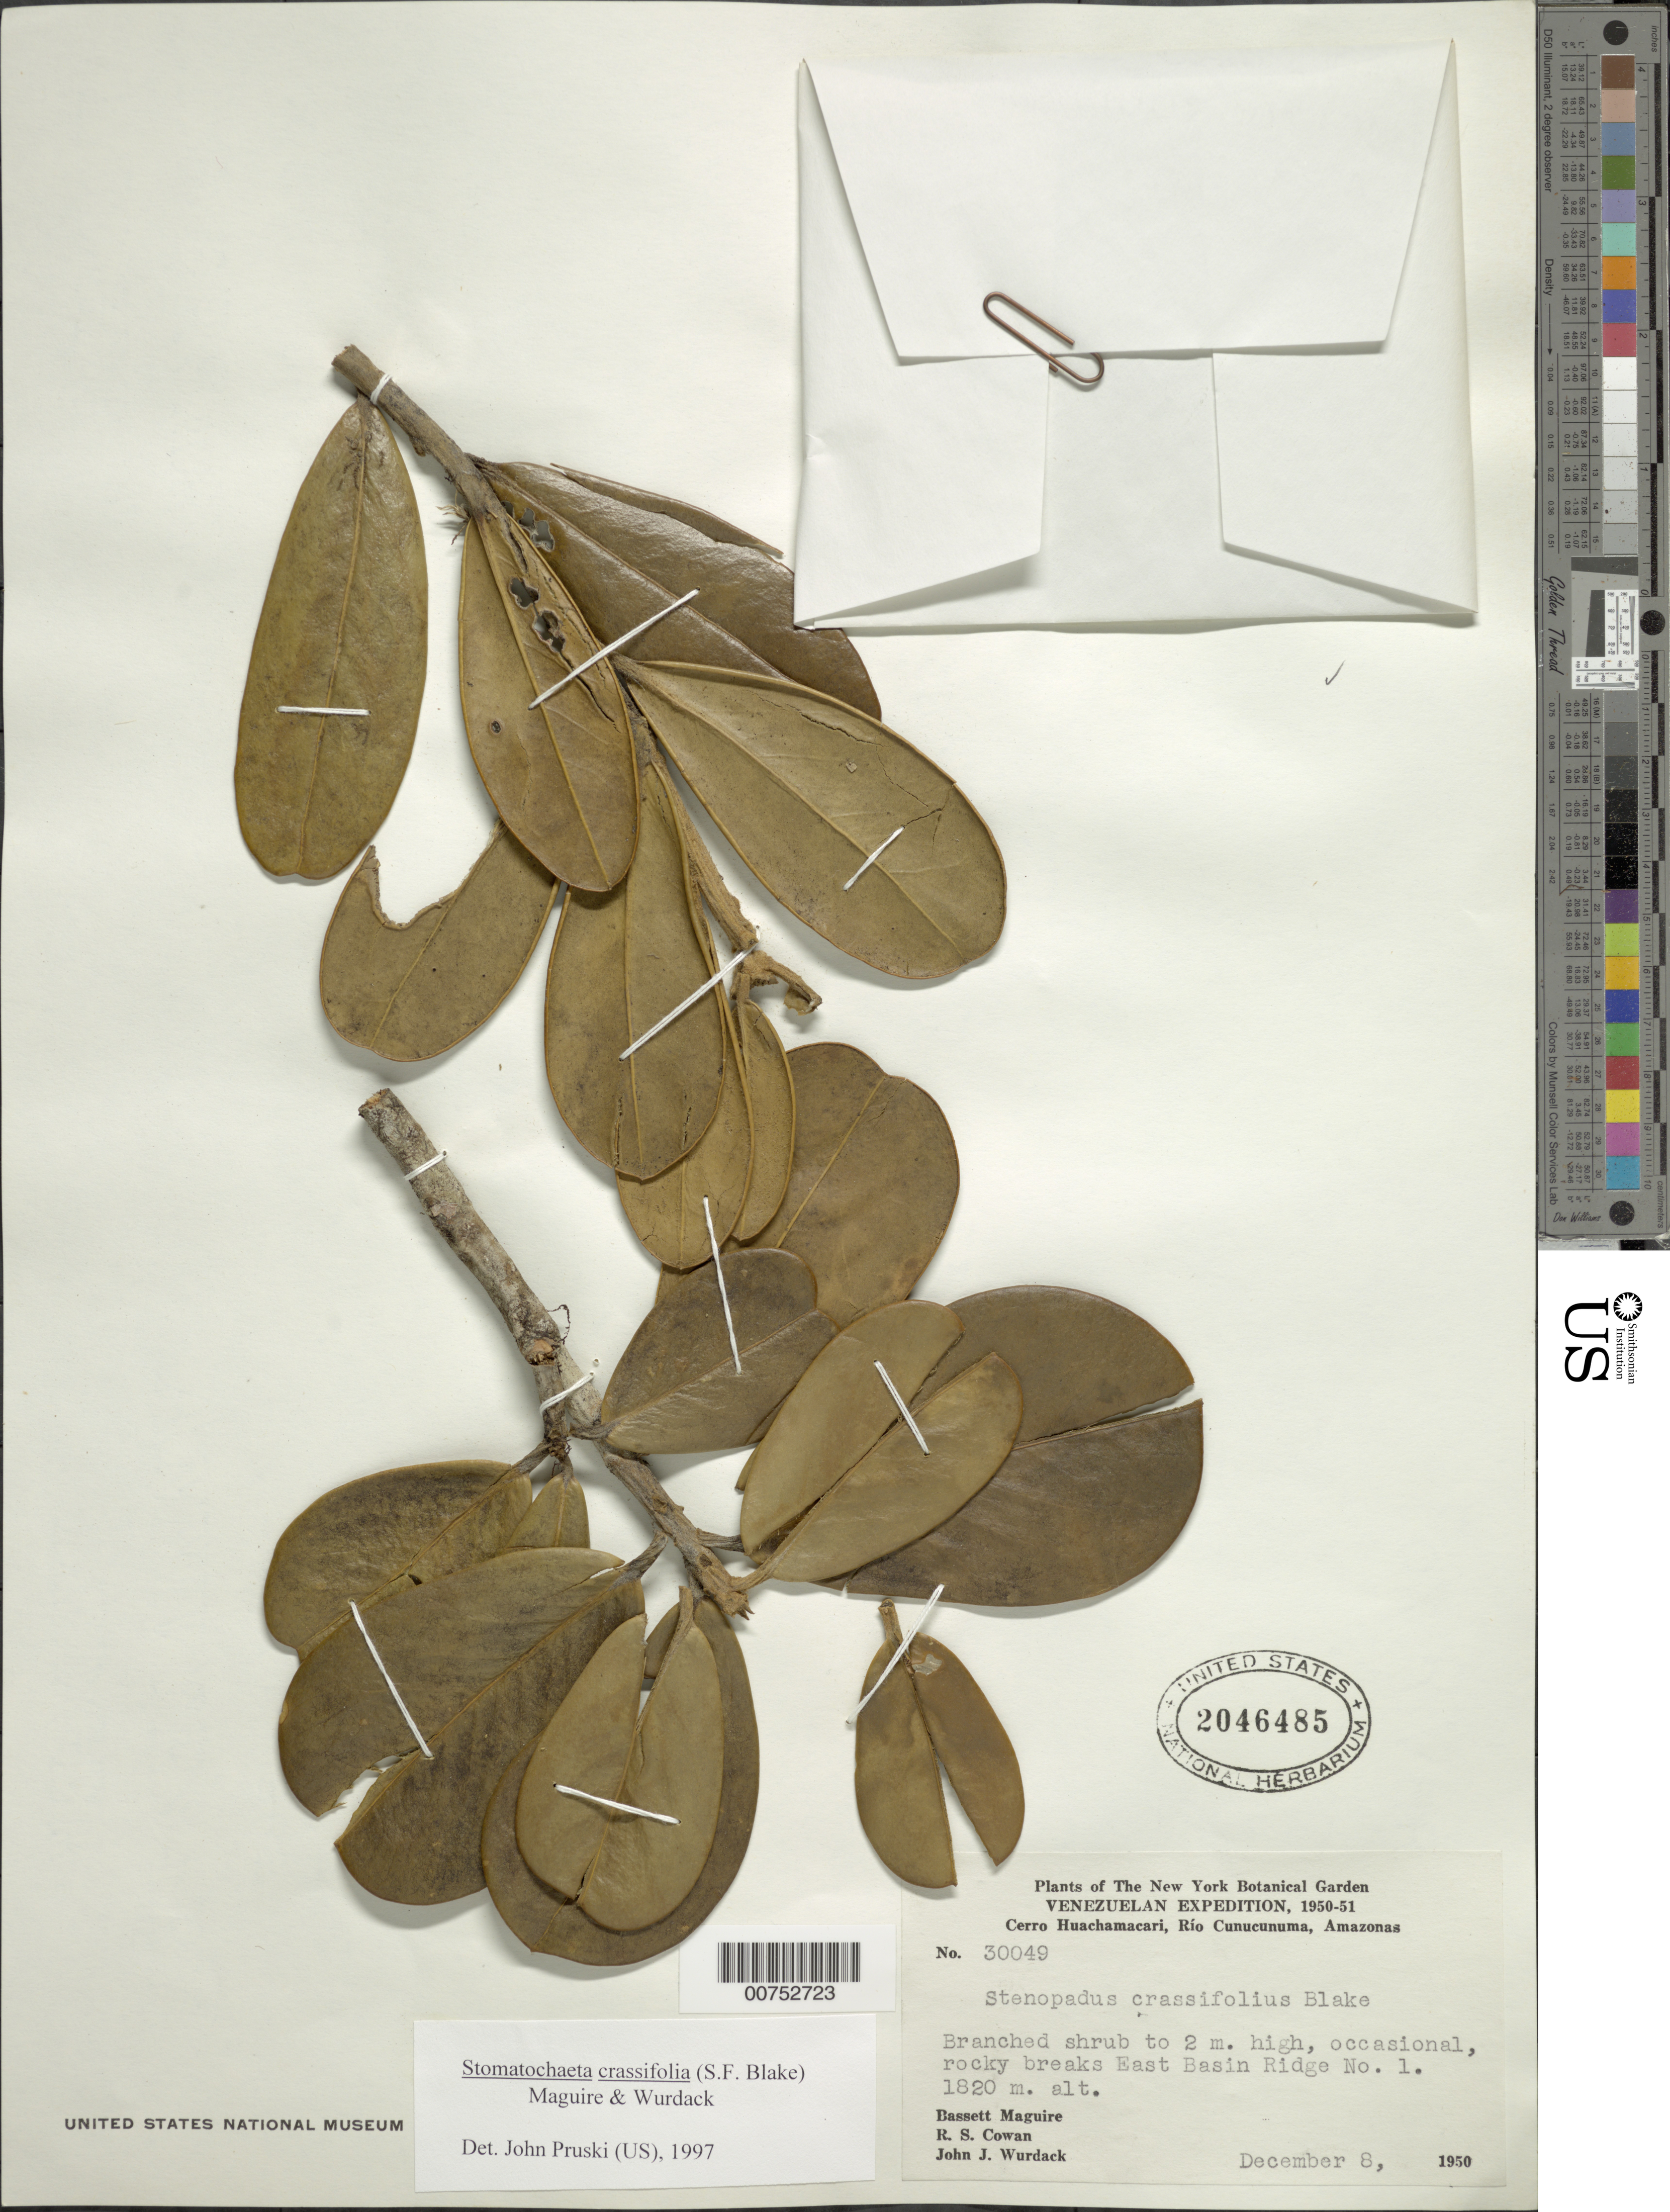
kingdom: Plantae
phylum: Tracheophyta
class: Magnoliopsida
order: Asterales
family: Asteraceae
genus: Stomatochaeta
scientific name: Stomatochaeta crassifolia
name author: (S.F. Blake) Maguire & Wurdack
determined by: Pruski, J. F.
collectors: B. Maguire, R. S. Cowan & J. J. Wurdack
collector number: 30049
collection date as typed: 8-Dec-50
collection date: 1950-12-08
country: Venezuela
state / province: Amazonas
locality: Cerro Huachamacari, Río Cunucunuma, Basin Ridge No.1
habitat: Rocky breaks.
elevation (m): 1820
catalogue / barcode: US 2046485